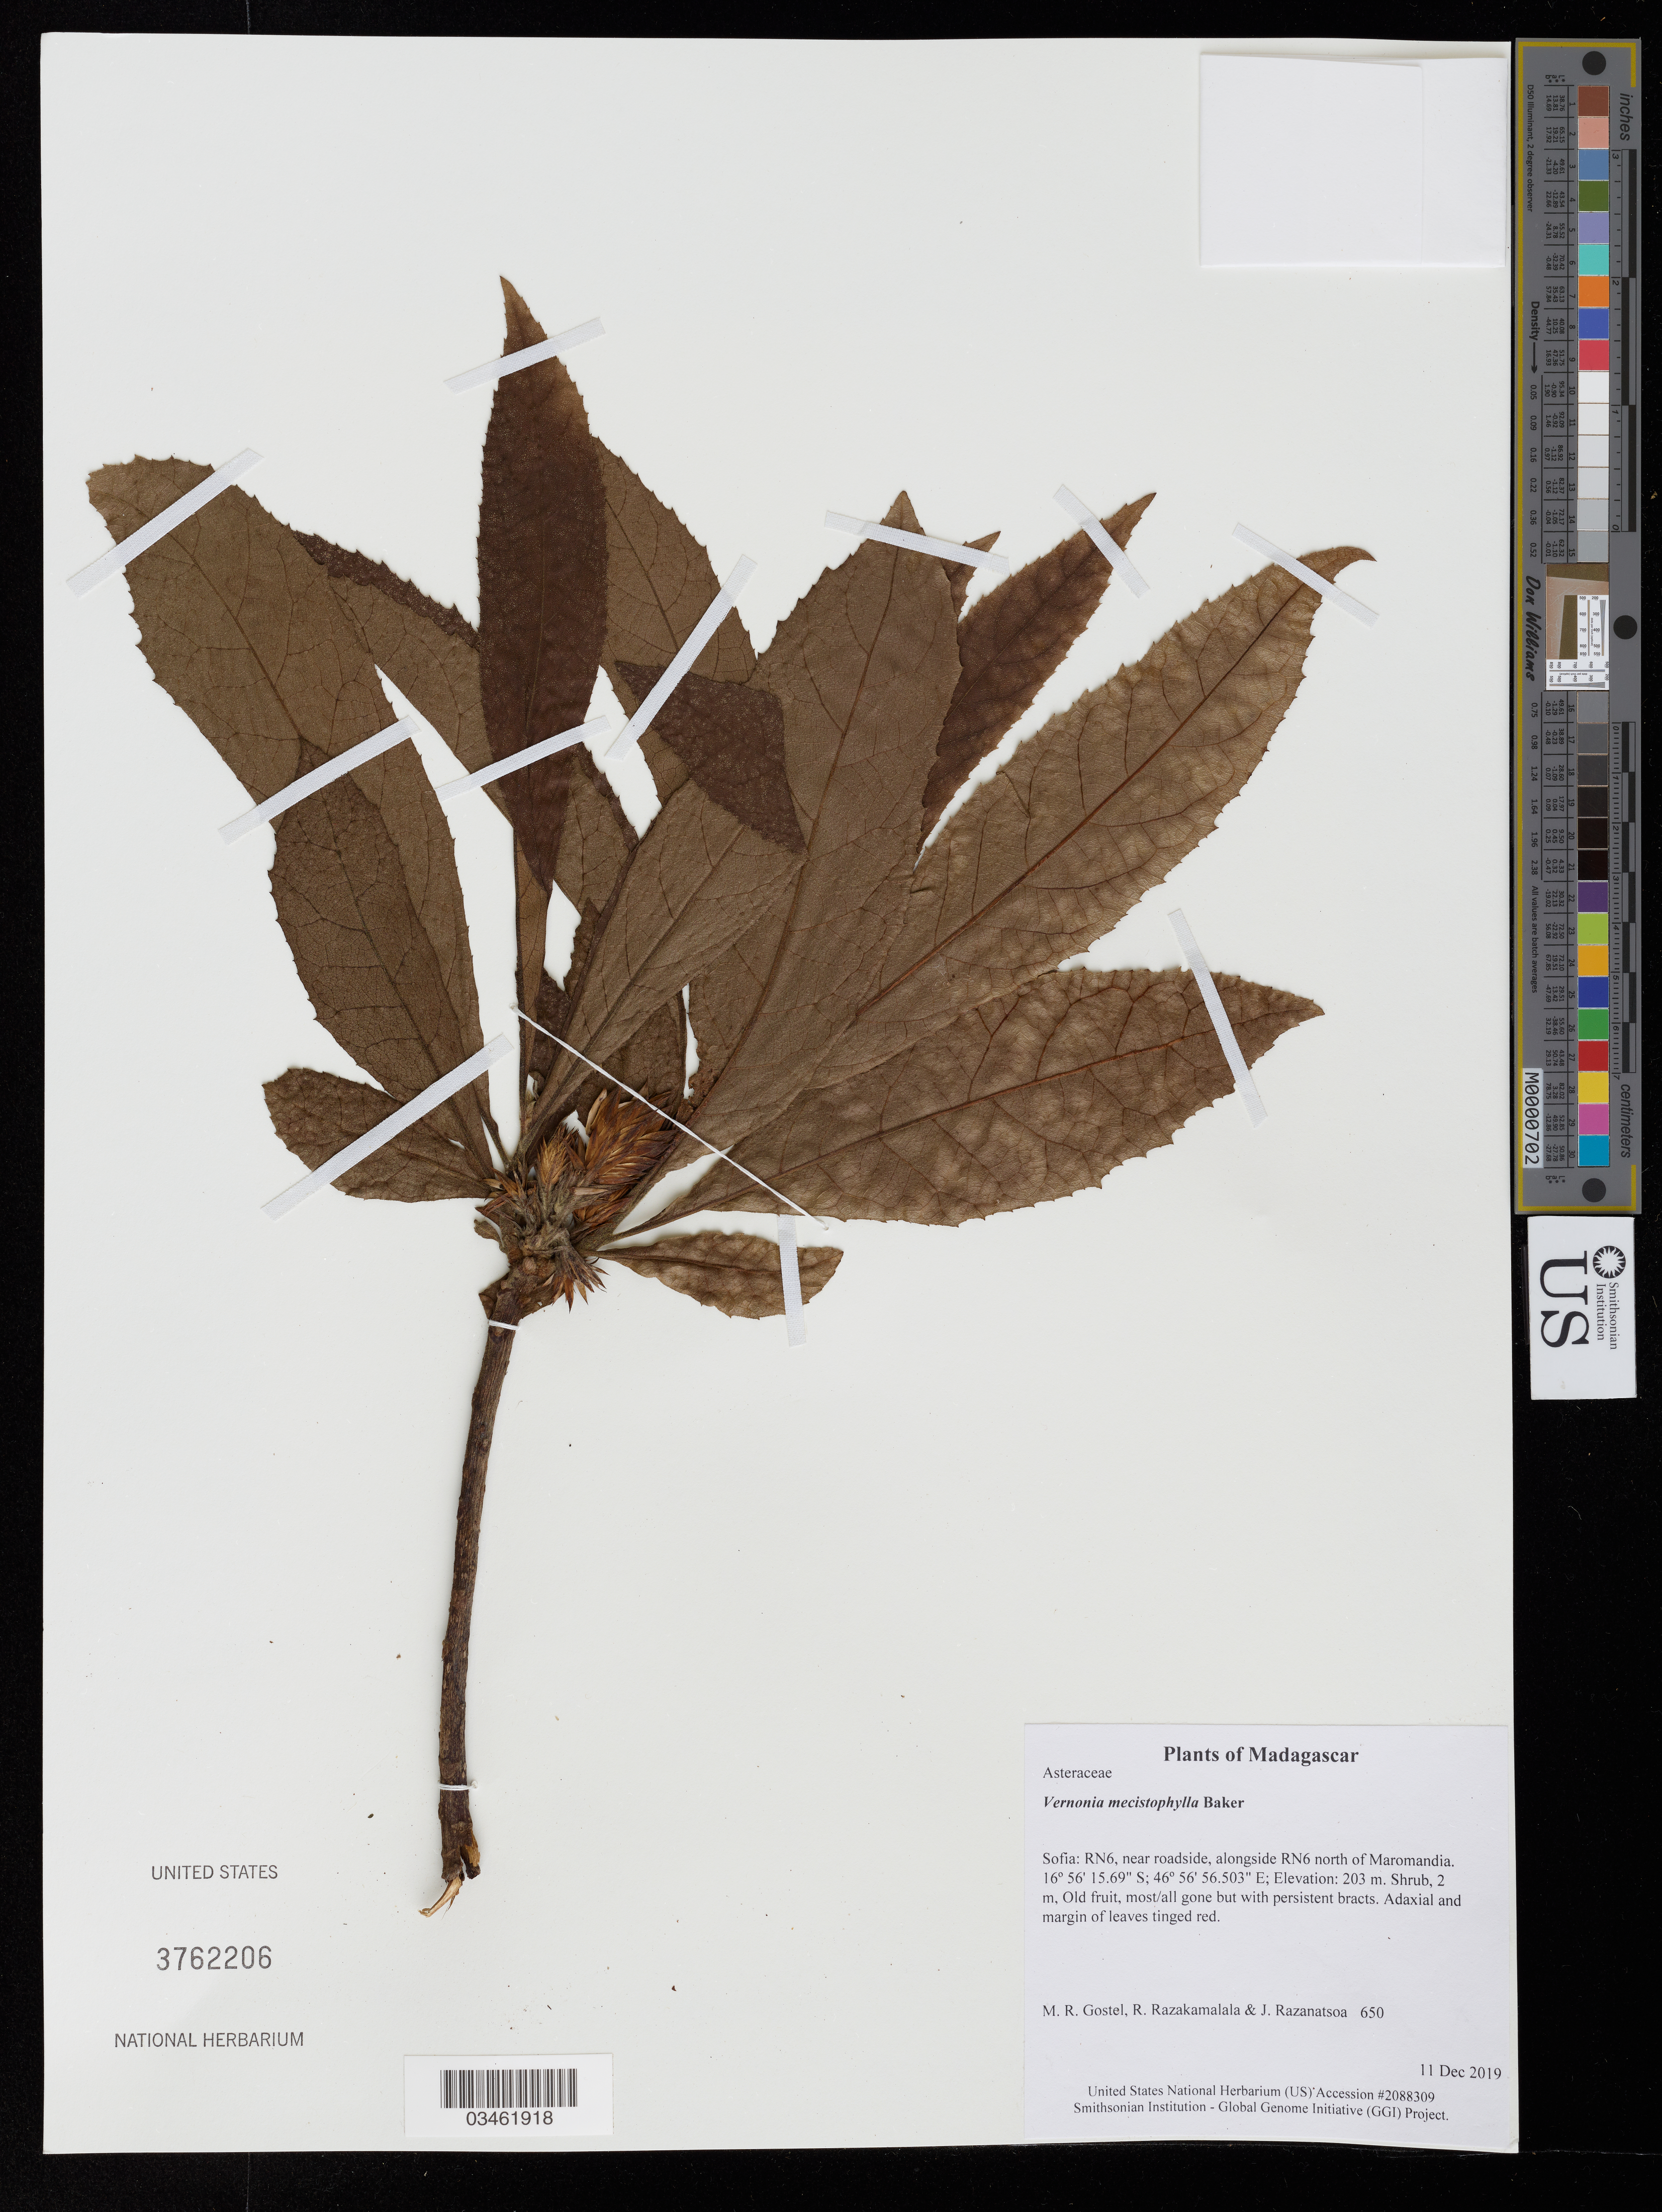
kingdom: Plantae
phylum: Tracheophyta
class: Magnoliopsida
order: Asterales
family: Asteraceae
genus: Vernonia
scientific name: Vernonia mecistophylla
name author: Baker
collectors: M. R. Gostel, R. Razakamalala & J. Razanatsoa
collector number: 650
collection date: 2019-12-11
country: Madagascar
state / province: Sofia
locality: RN6, near roadside, alongside RN6 north of Maromandia.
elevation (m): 203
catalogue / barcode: US 3762206